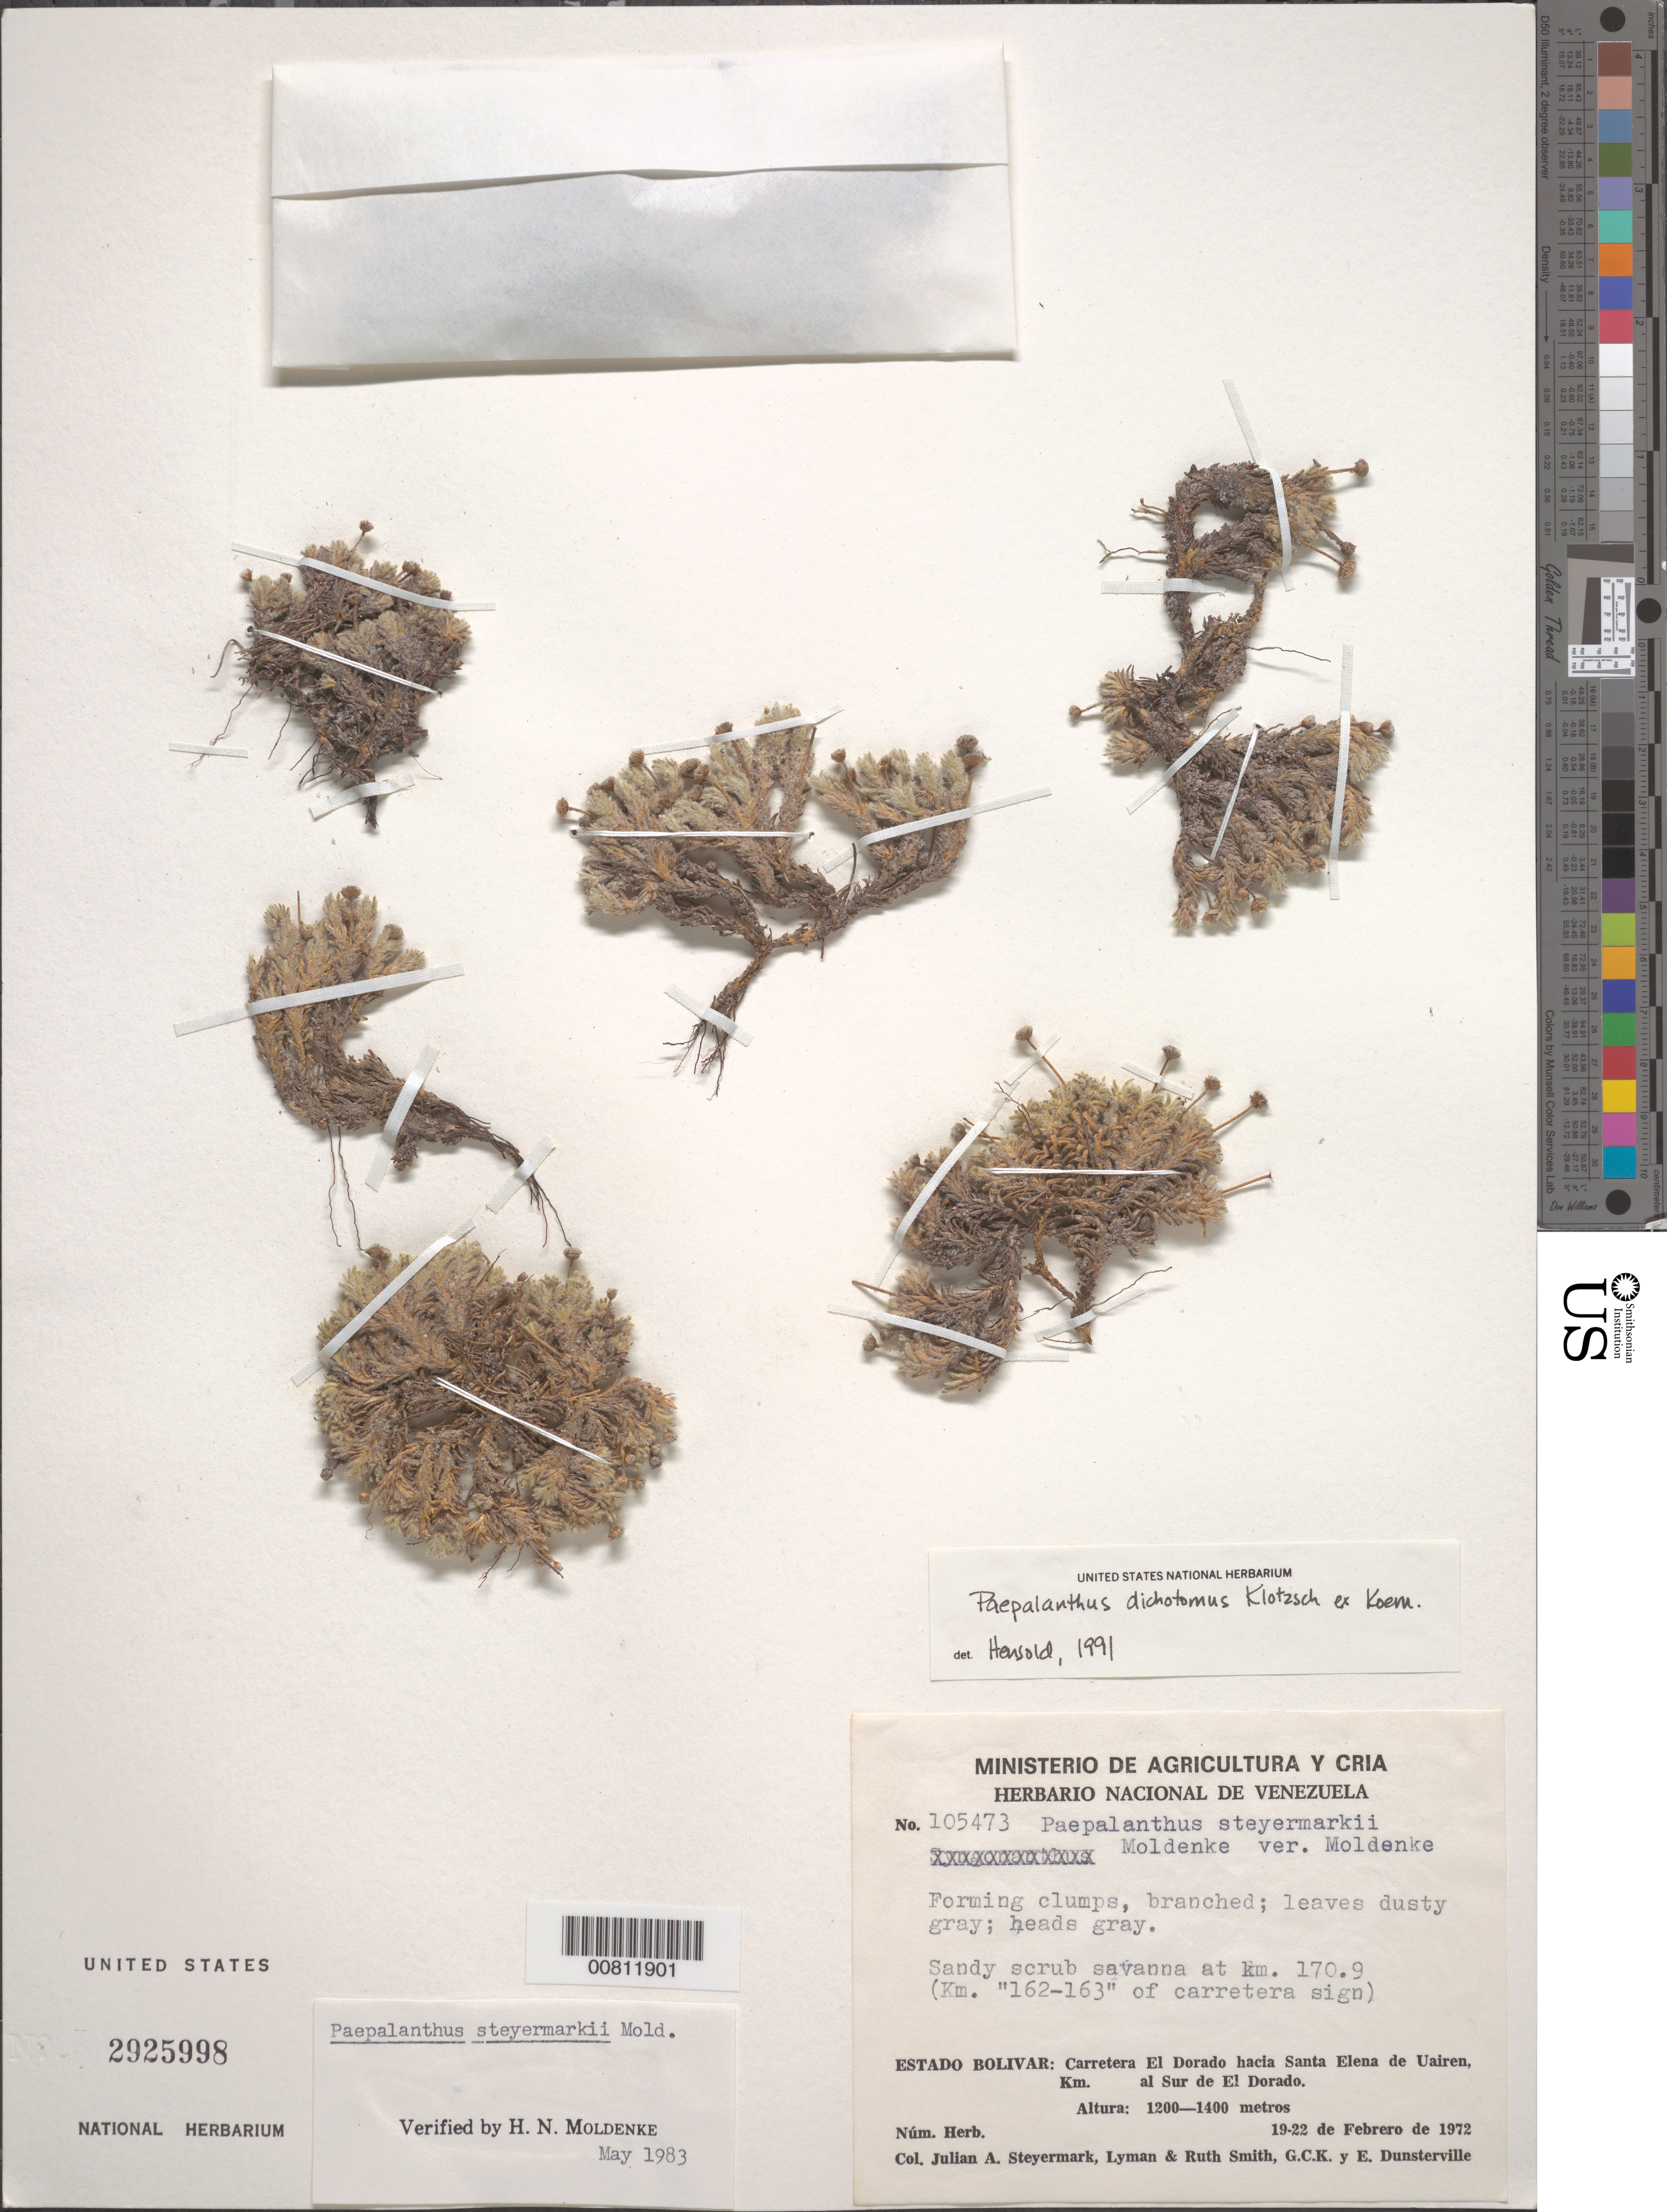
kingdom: Plantae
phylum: Tracheophyta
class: Liliopsida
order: Poales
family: Eriocaulaceae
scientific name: Giuliettia dichotoma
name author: (Klotzsch ex Körn.) Andrino & Sano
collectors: J. Steyermark, L. Smith, R. Smith, G. C. K. Dunsterville & E. Dunsterville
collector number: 105473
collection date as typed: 19-Feb-72 to 22-Feb-72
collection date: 1972-02-19/1972-02-22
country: Venezuela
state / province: Bolívar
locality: Carretera El Dorado hacia Santa Elena de Uairen, Sur E El Dorado (km. "162-163" of carretera sign)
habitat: Sandy scrub savanna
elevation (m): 1200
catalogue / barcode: US 2925998